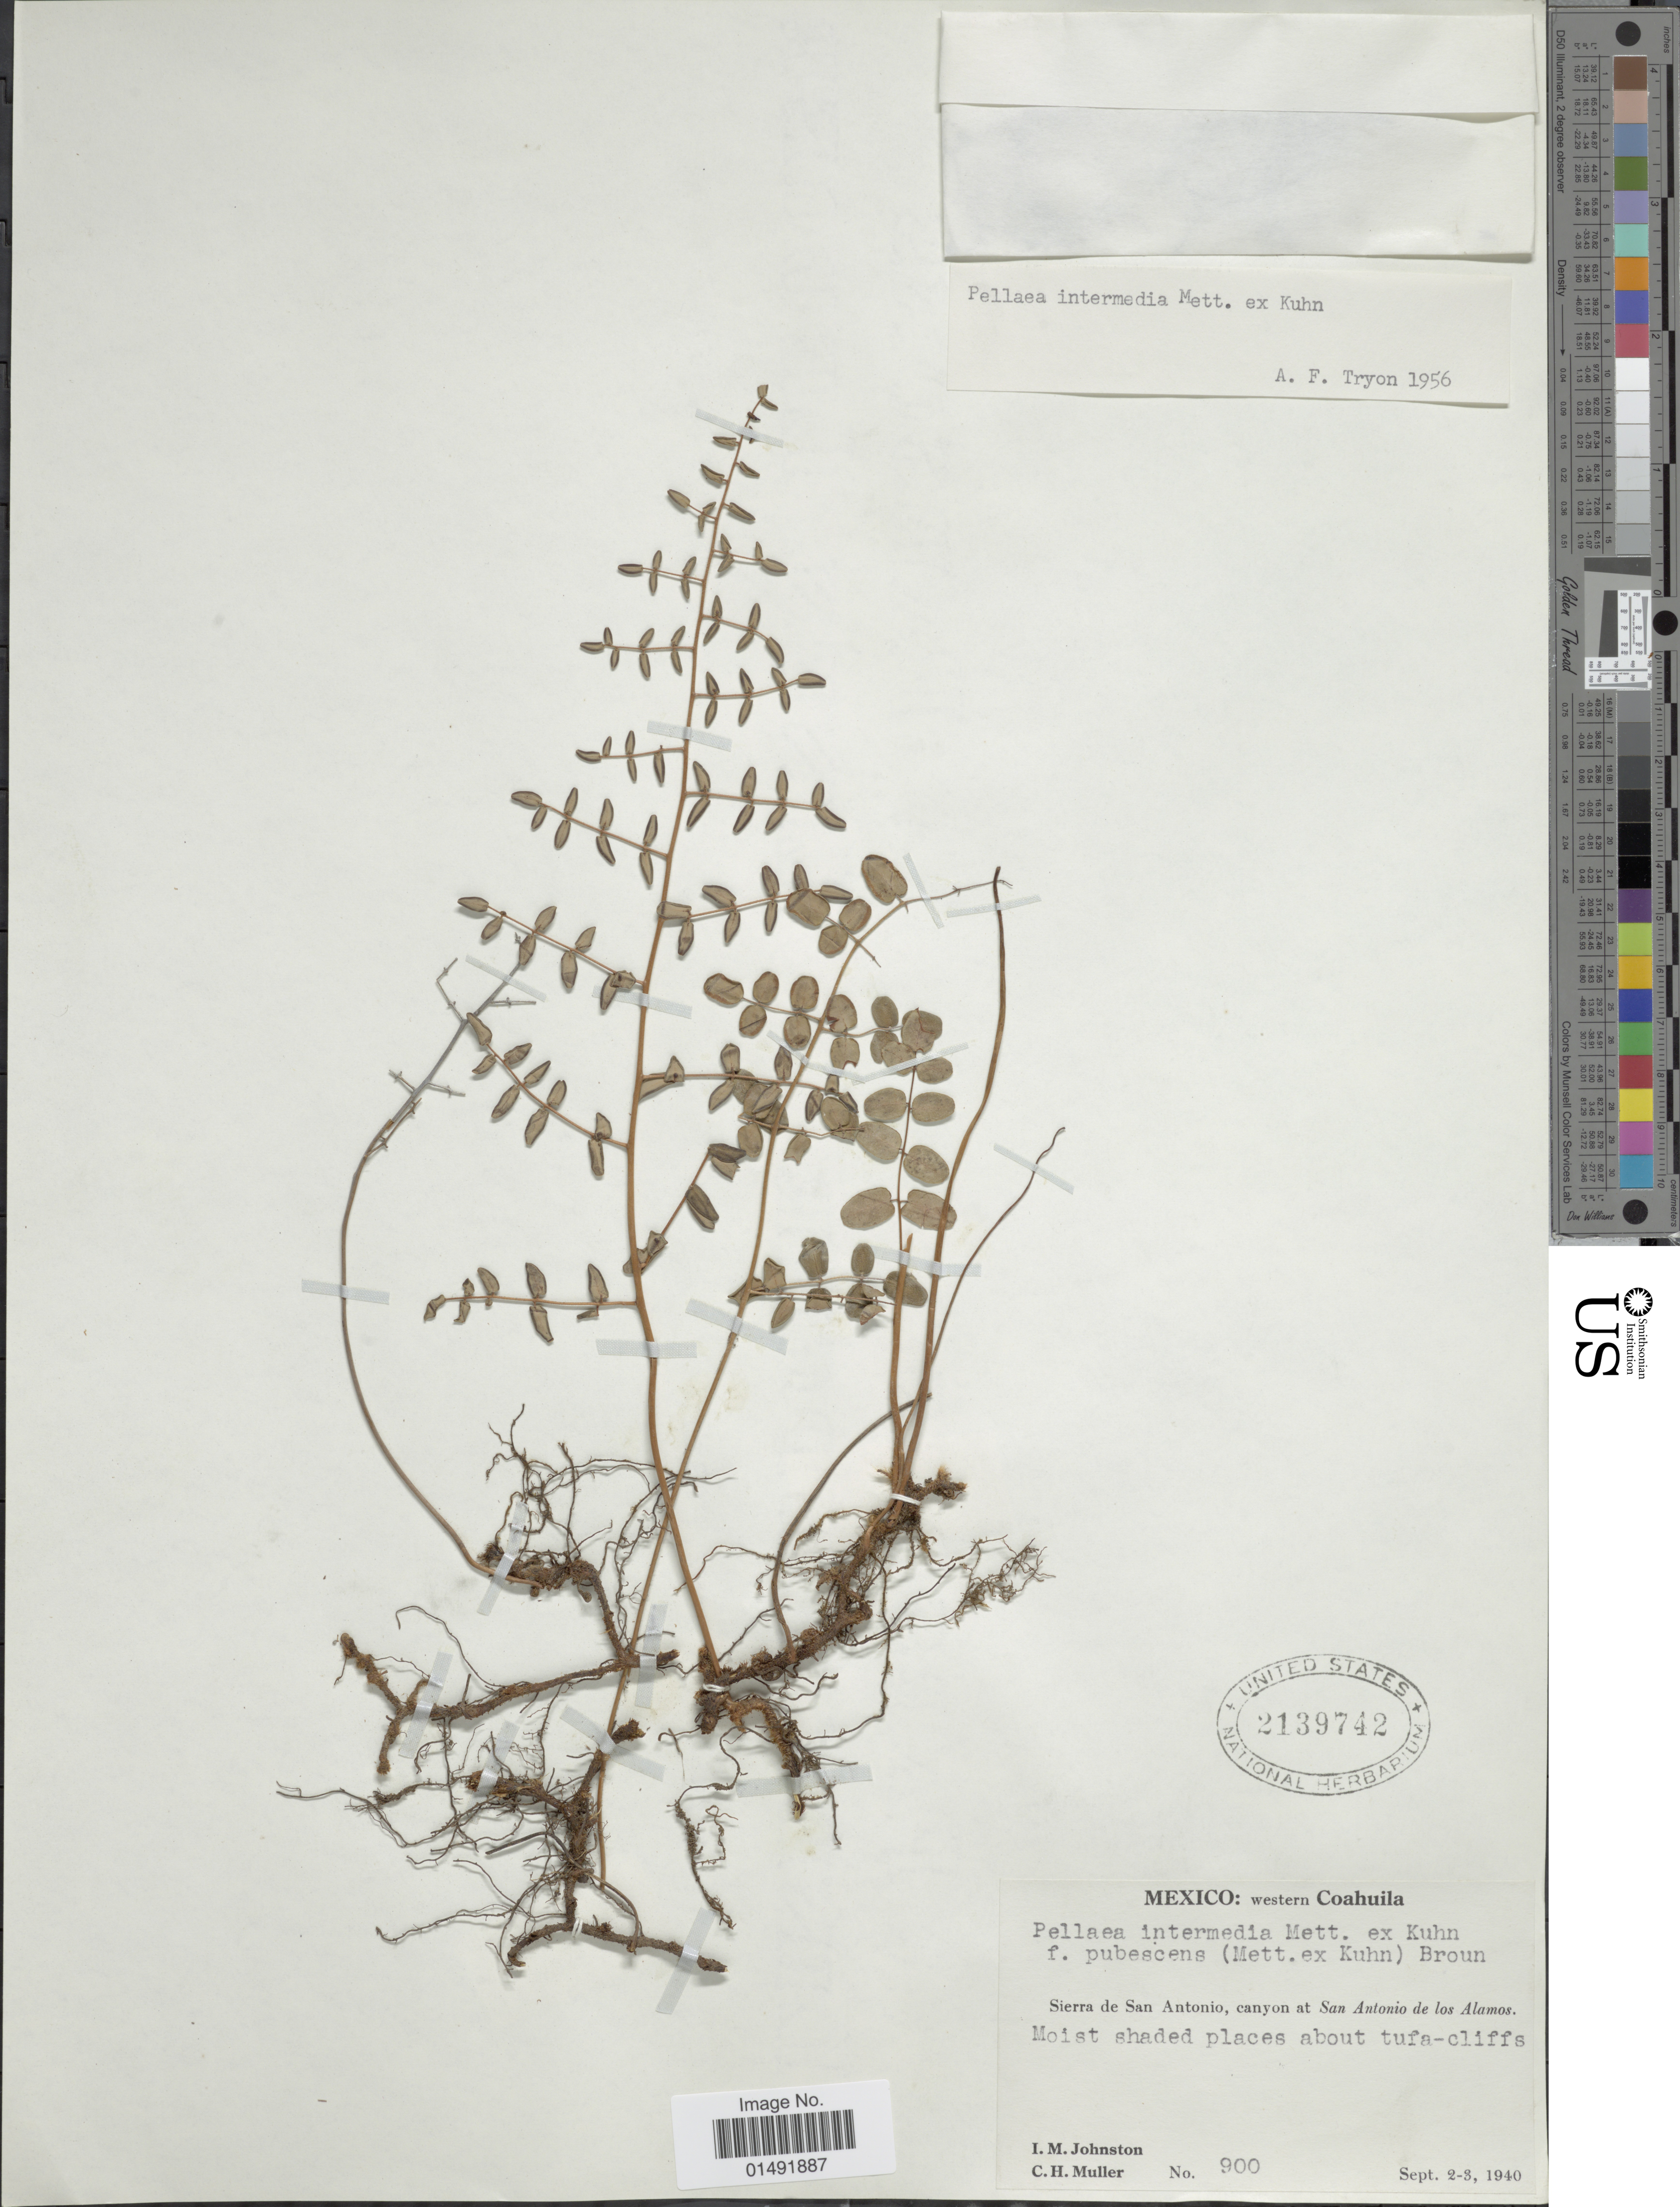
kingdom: Plantae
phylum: Tracheophyta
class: Polypodiopsida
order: Polypodiales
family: Pteridaceae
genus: Pellaea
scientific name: Pellaea intermedia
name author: Mett. ex Kuhn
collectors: I.M. Johnston & C. H. Müller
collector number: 900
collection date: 1940-09-02/1940-09-03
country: Mexico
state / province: Coahuila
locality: Western Coahuila, Sierra de San Antonio, canyon at San Antonio de los Alamos. Moist shaded places about tufa-cliffs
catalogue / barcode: US 2139742